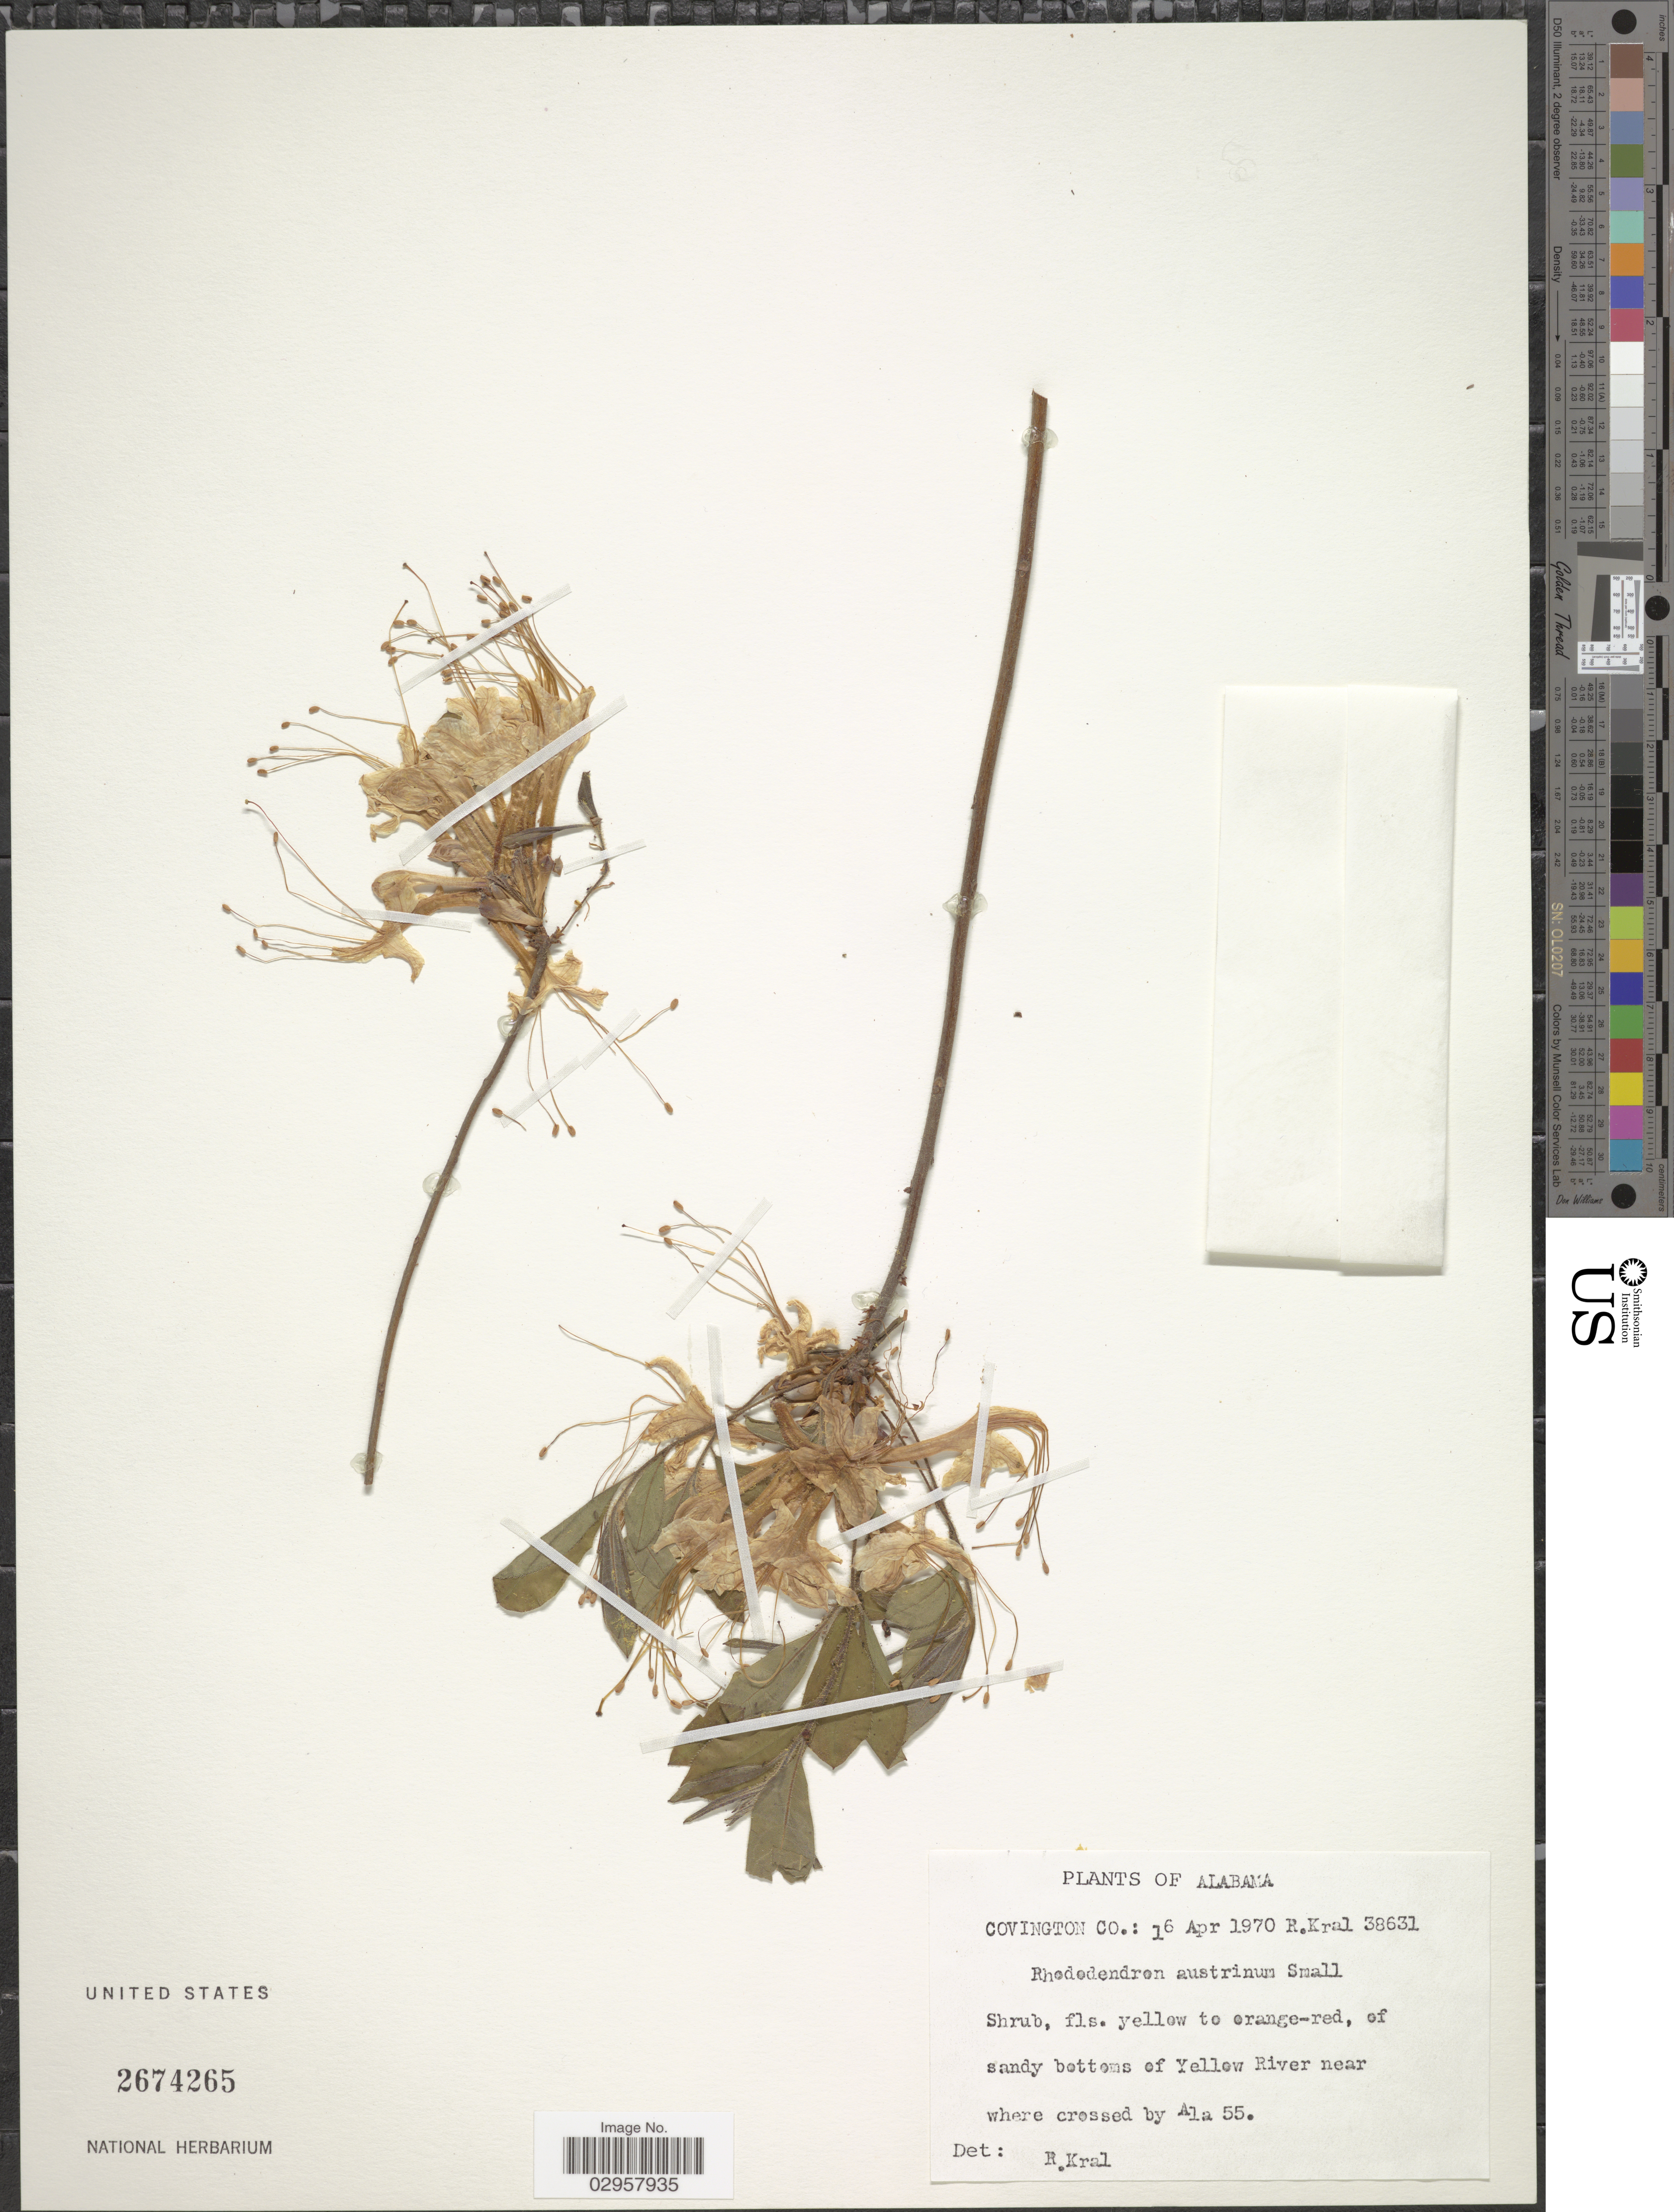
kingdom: Plantae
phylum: Tracheophyta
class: Magnoliopsida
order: Ericales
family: Ericaceae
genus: Rhododendron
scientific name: Rhododendron atlanticum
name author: (Ashe) Rehder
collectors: R. Kral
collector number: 38631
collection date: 1970-04-16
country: United States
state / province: Alabama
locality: Covington Co. Sandy bottoms of Yellow River near where crossed by Ala 55.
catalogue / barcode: US 2674265